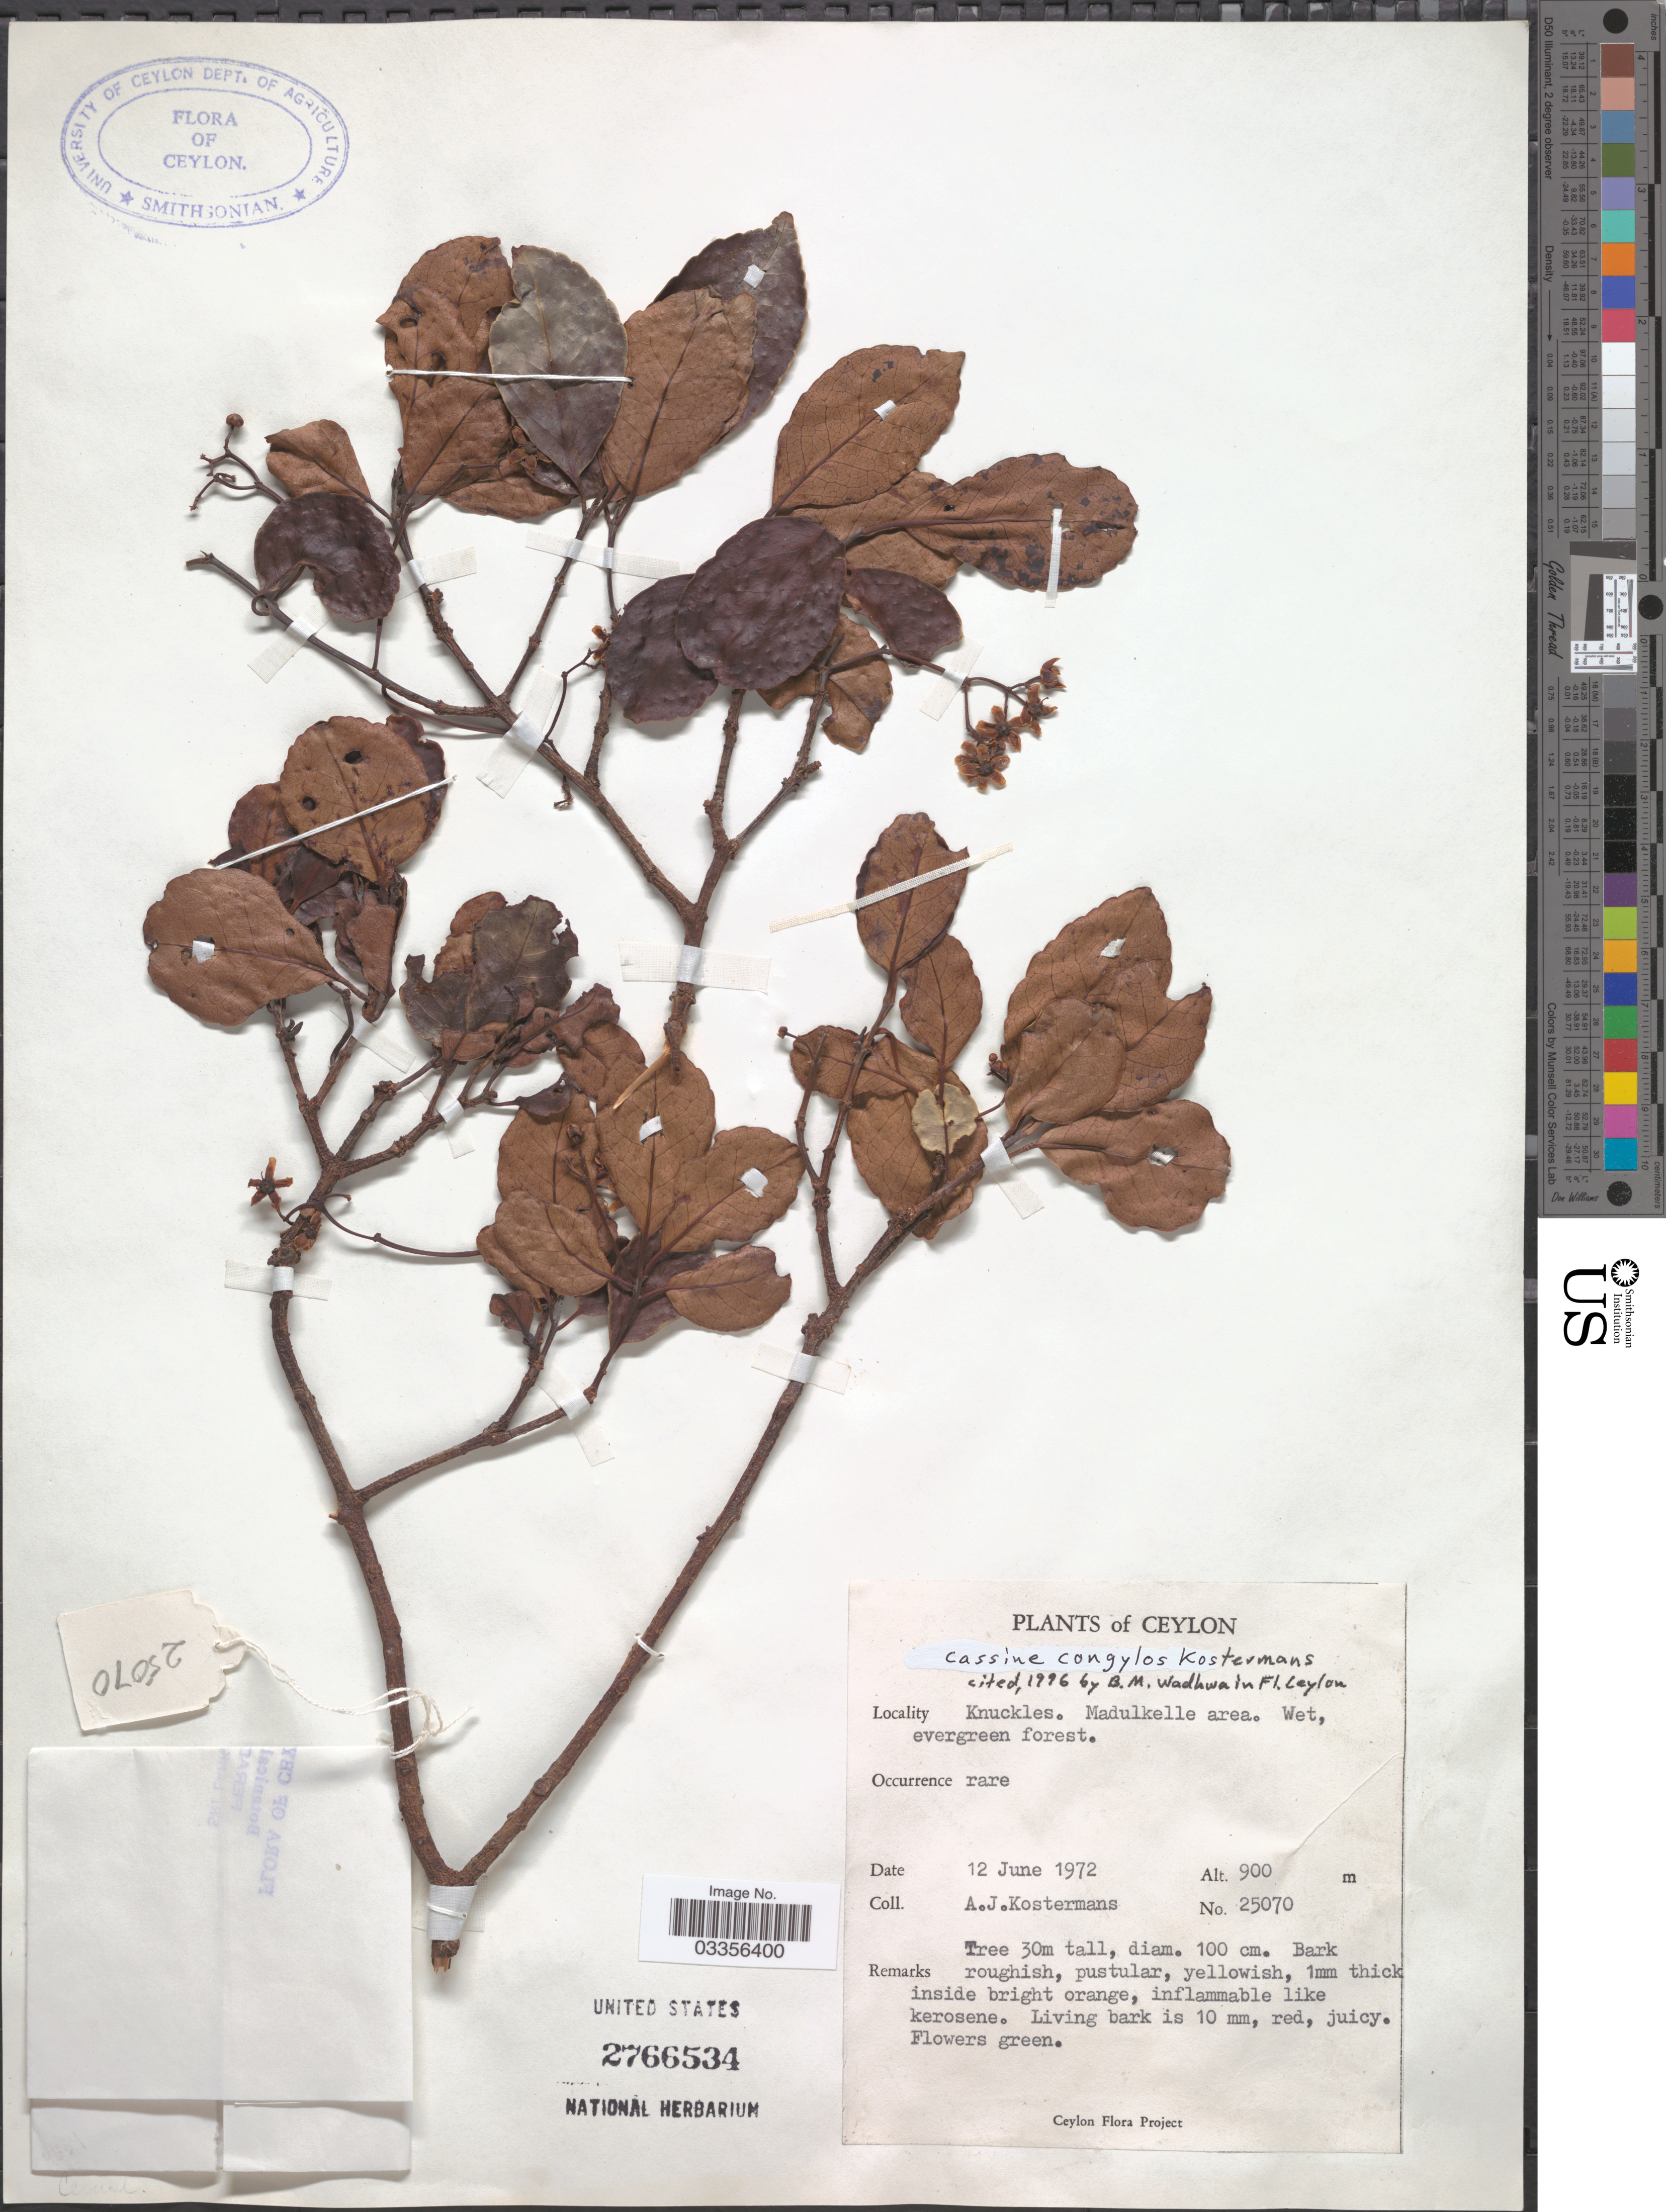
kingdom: Plantae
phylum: Tracheophyta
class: Magnoliopsida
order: Celastrales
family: Celastraceae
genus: Cassine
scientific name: Cassine congylos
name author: Kosterm.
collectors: A. J. G. Kostermans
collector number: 25070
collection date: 1972-06-12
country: Sri Lanka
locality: Ceylon. Knuckles. Madulkelle area.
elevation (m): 900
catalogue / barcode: US 2766534